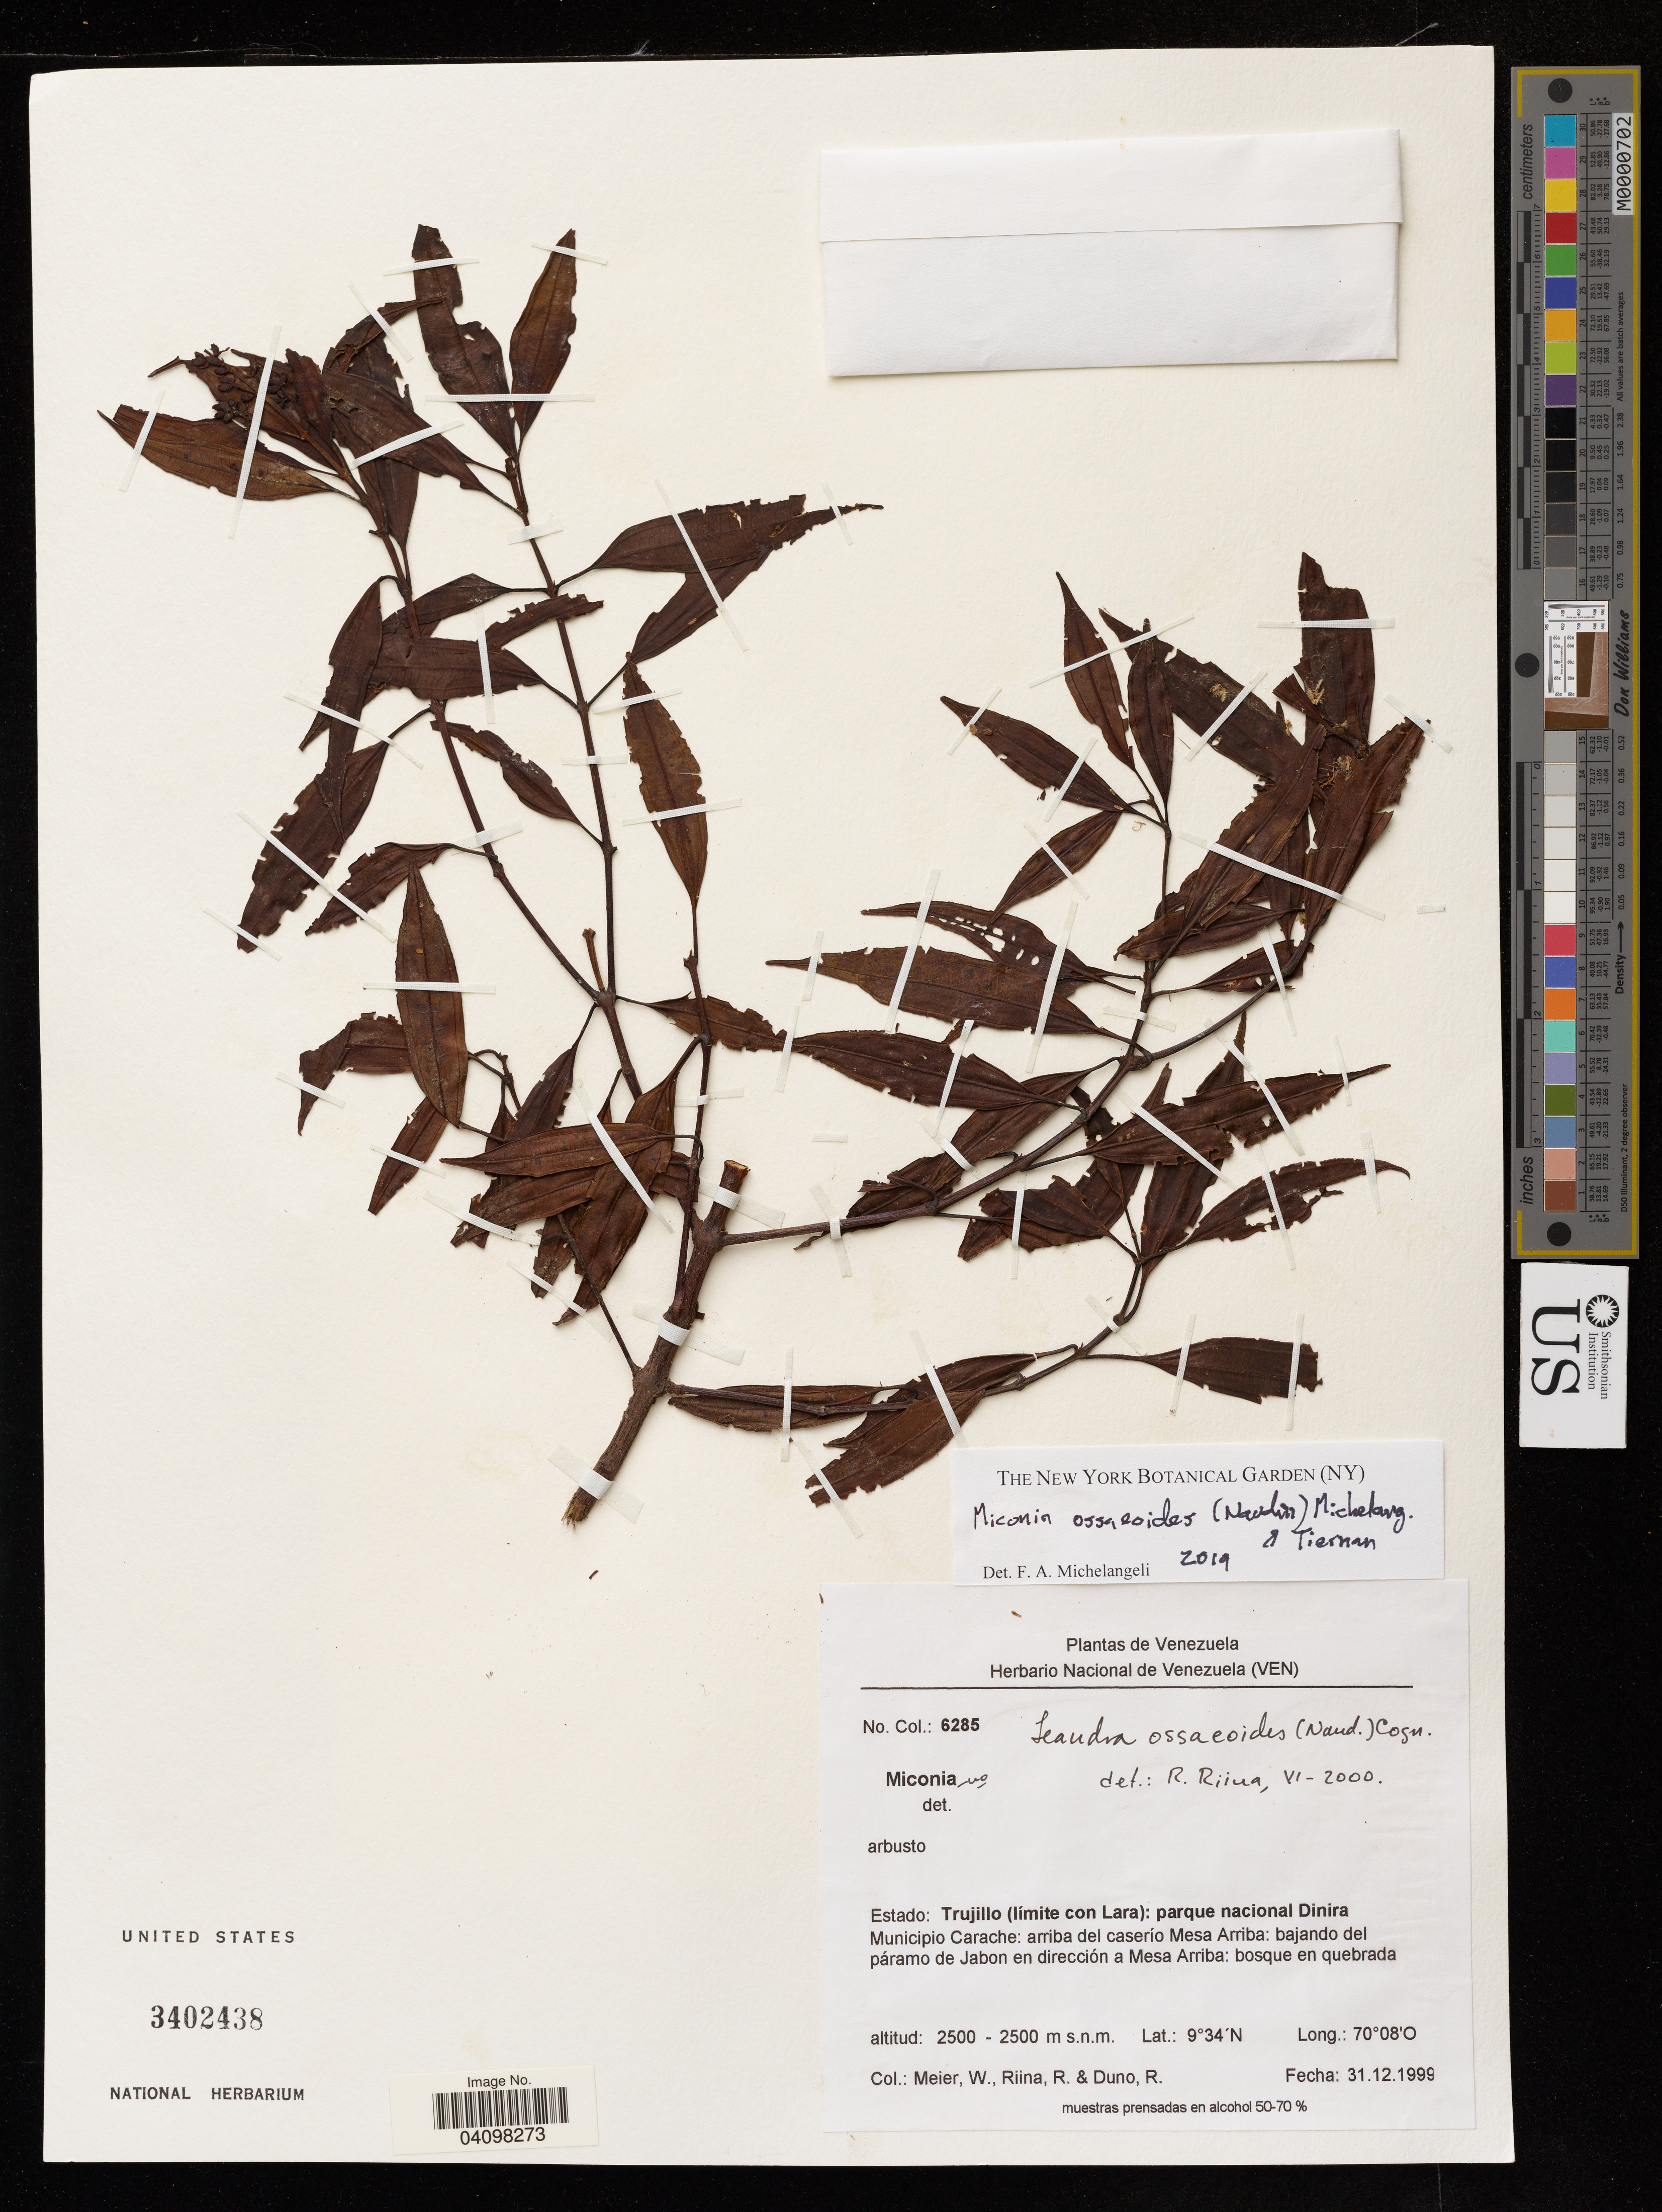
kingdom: Plantae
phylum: Tracheophyta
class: Magnoliopsida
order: Myrtales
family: Melastomataceae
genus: Miconia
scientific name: Miconia ossaeifolia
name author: Urb. & Ekman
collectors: W. Meier, R. Riina & R. Duno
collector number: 6285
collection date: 1999-12-31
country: Venezuela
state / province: Trujillo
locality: Parque Nacional Dinira Municipio Carache.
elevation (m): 2500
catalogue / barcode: US 3402438